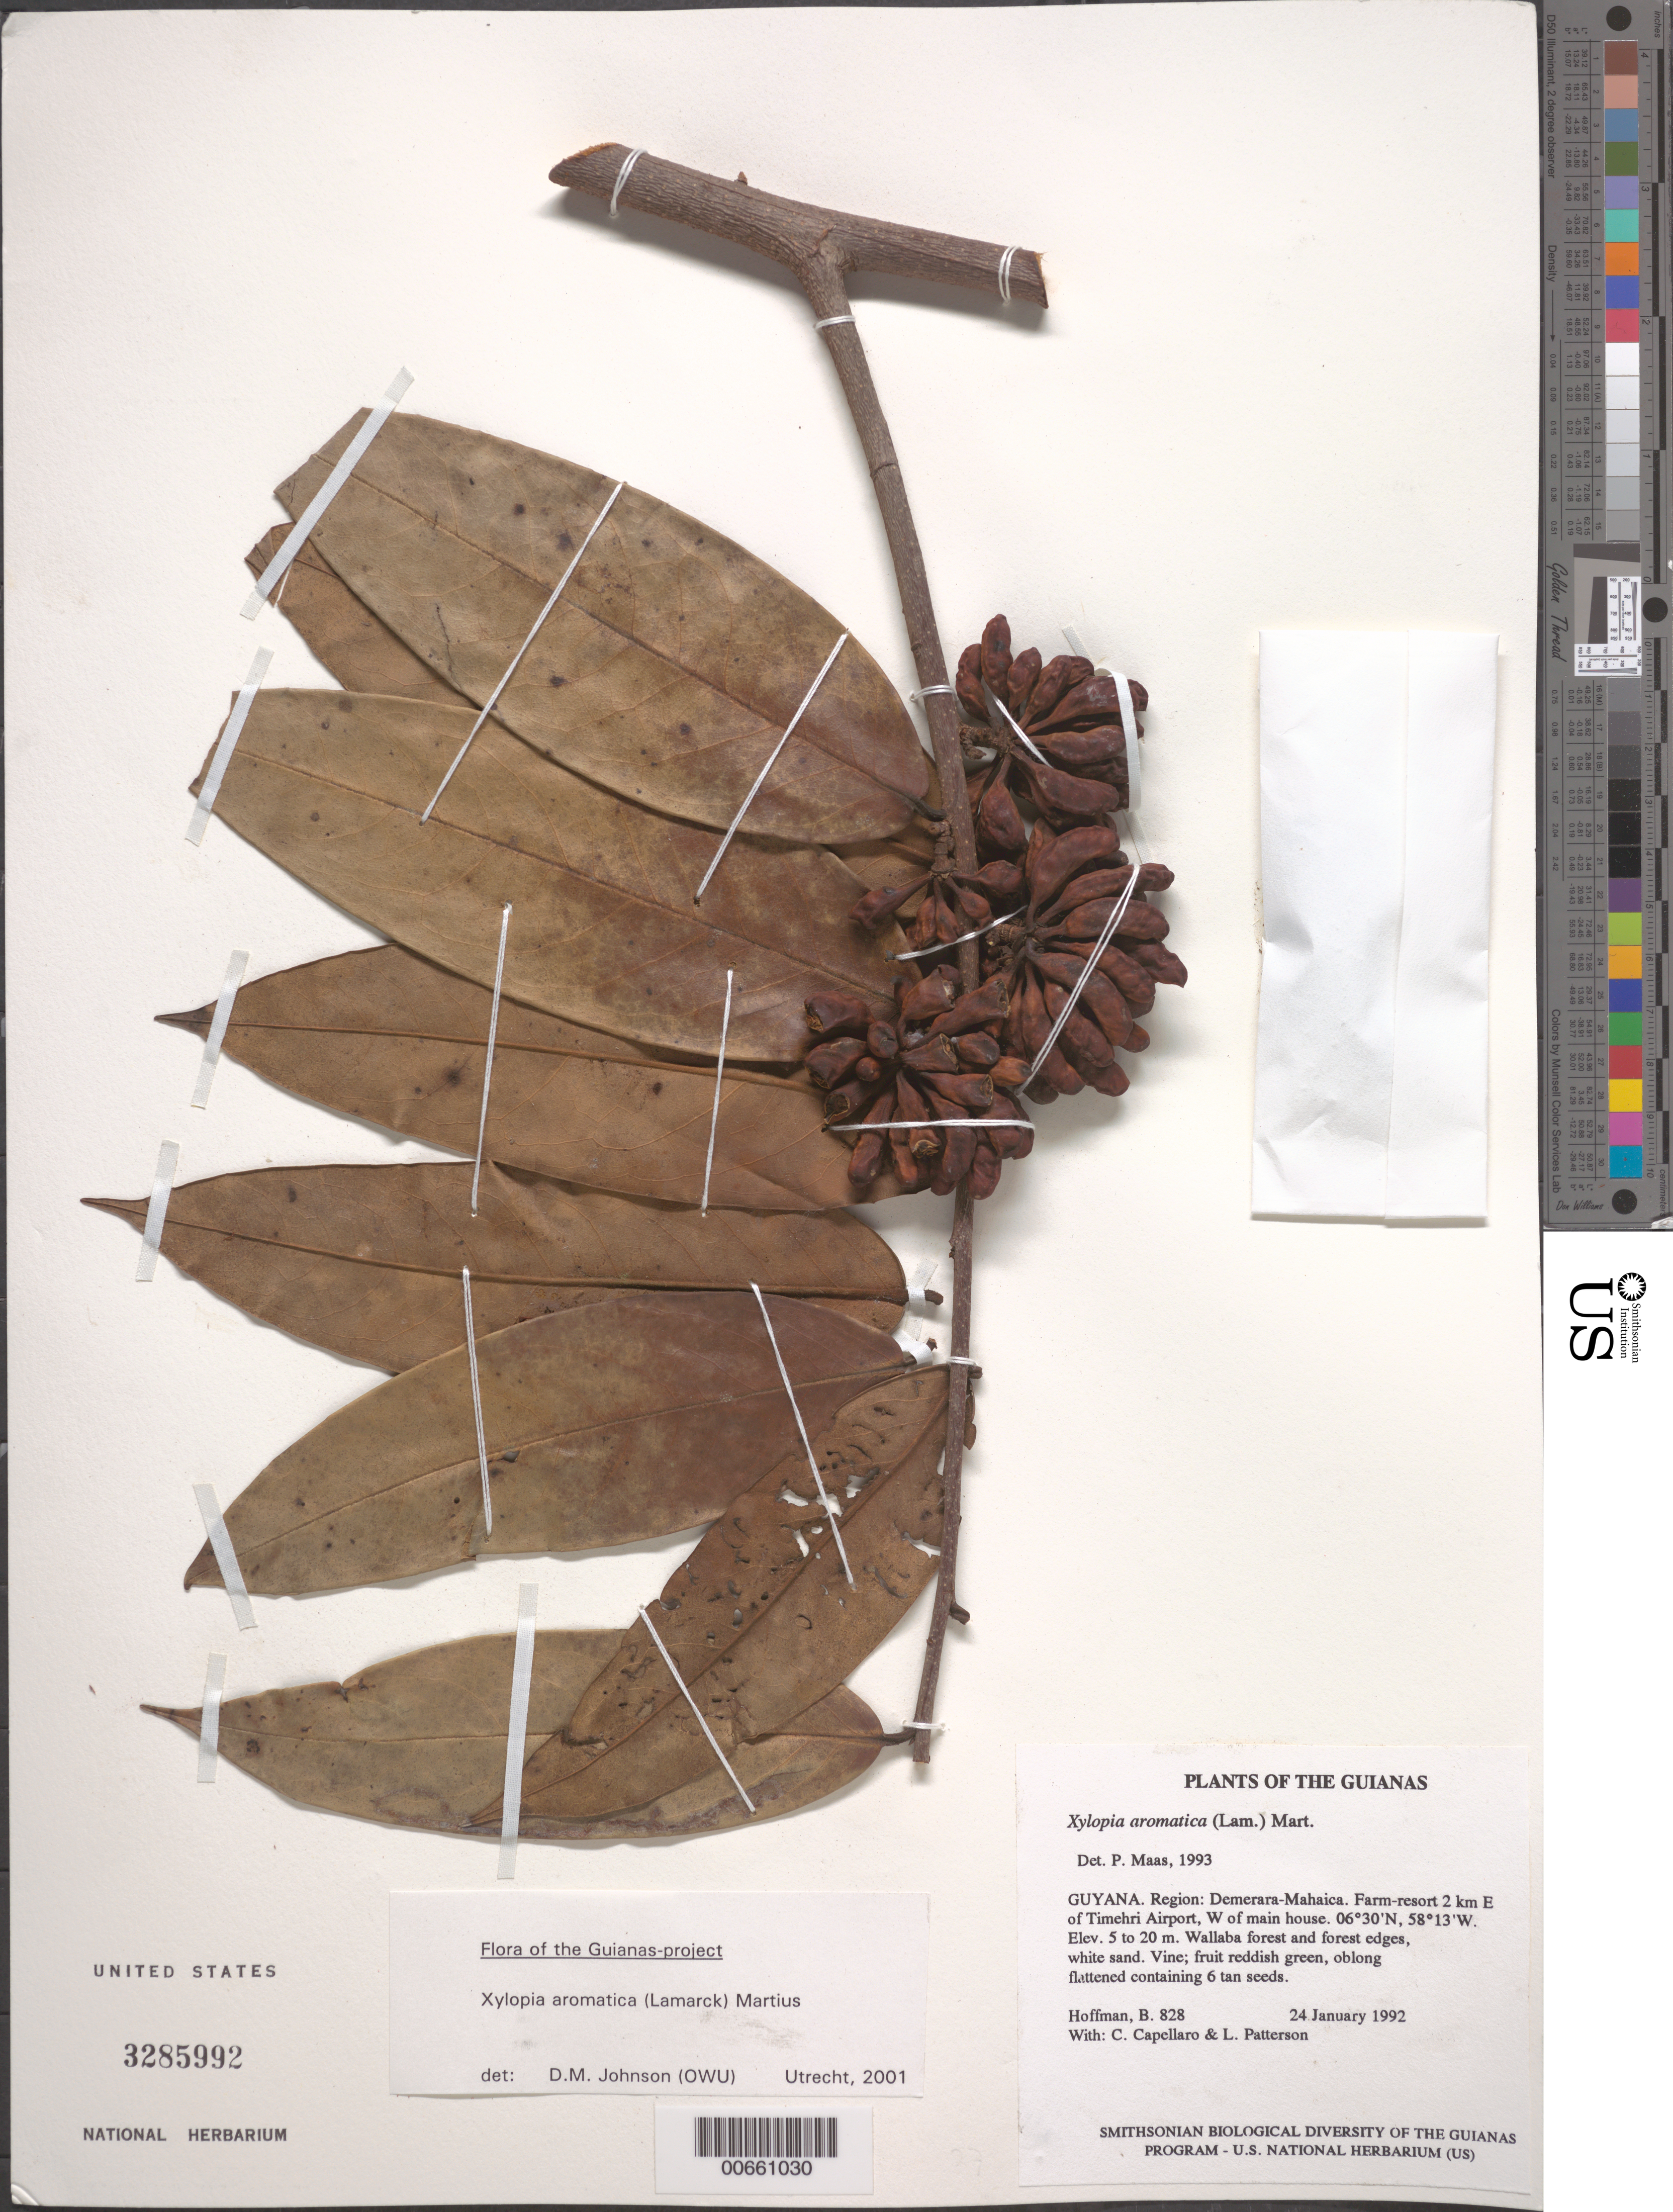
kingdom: Plantae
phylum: Tracheophyta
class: Magnoliopsida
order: Magnoliales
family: Annonaceae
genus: Xylopia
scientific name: Xylopia aromatica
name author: (Lam.) Mart.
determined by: Johnson, D. M.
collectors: B. Hoffman, C. Capellaro & L. Patterson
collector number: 828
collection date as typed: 24 January 1992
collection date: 1992-01-24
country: Guyana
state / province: Demerara-Mahaica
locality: Farm-resort 2 km E of Timehri Airport, W of main house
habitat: Wallaba forest and forest edges, white sand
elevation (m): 5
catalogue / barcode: US 3285992